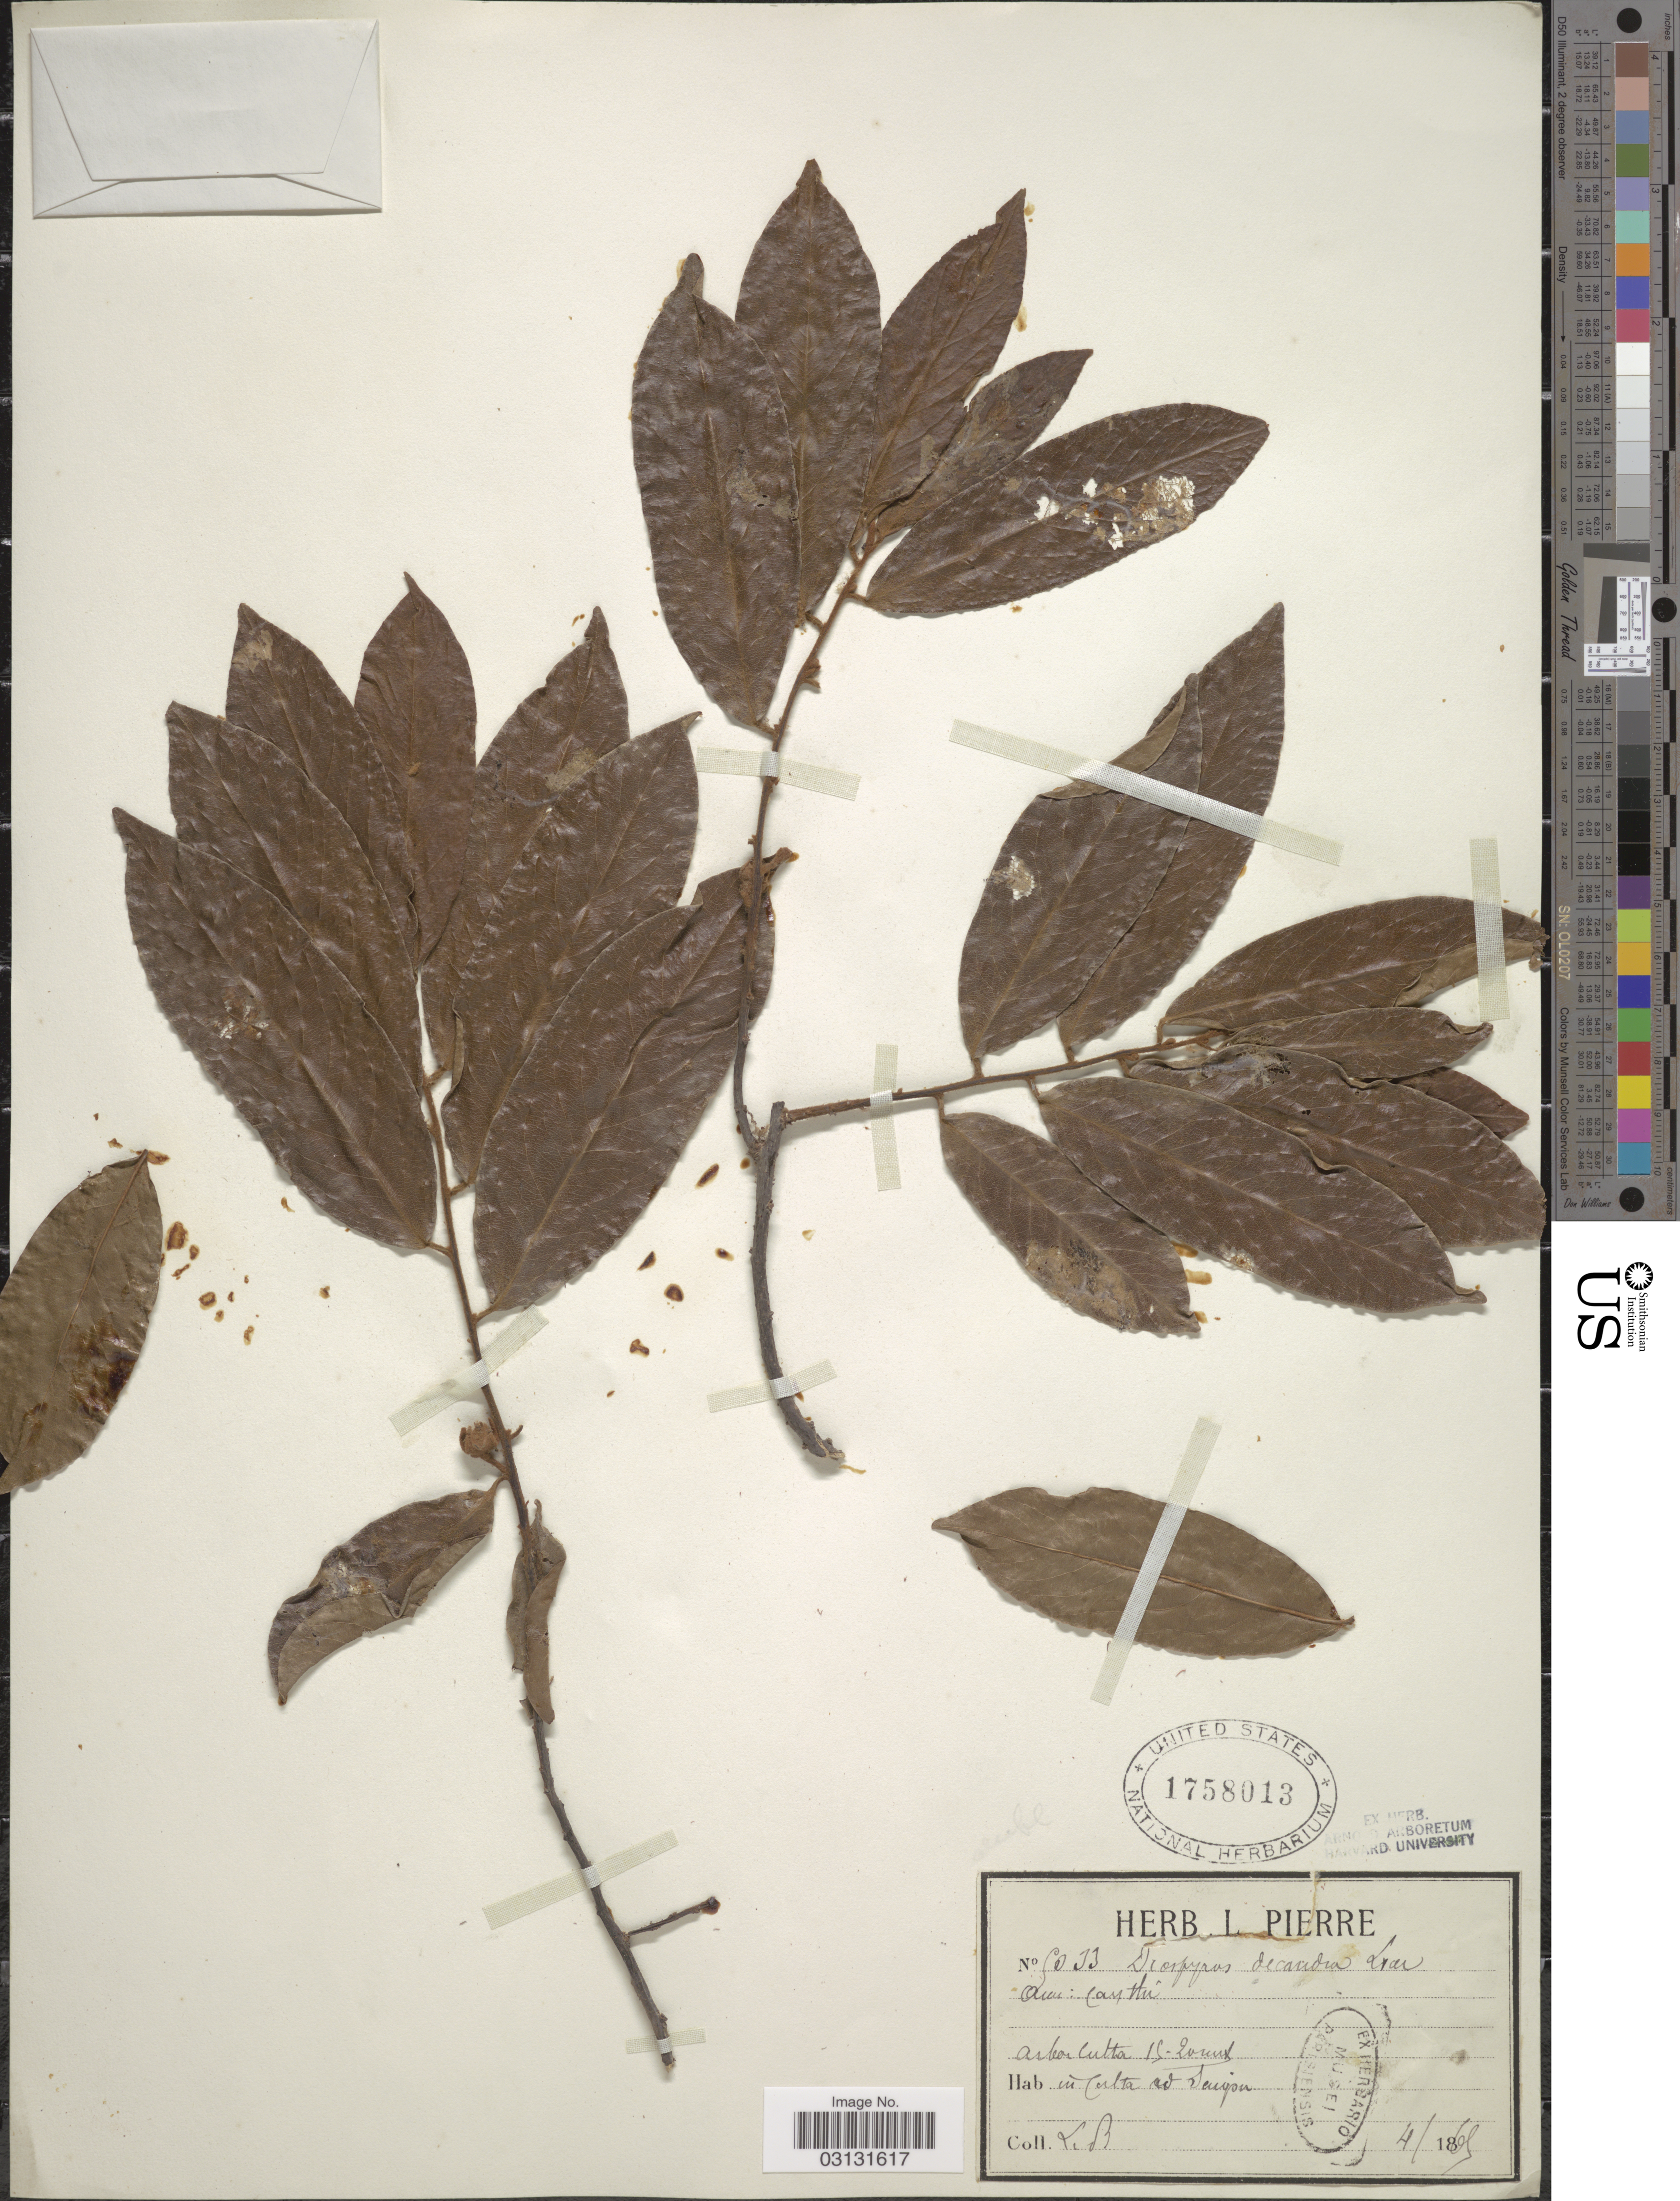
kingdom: Plantae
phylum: Tracheophyta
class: Magnoliopsida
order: Ericales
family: Ebenaceae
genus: Diospyros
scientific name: Diospyros decandra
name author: Lour.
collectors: L. Pierre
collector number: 5033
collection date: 1869-04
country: Vietnam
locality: In Culta ad Saigon.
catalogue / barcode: US 1758013